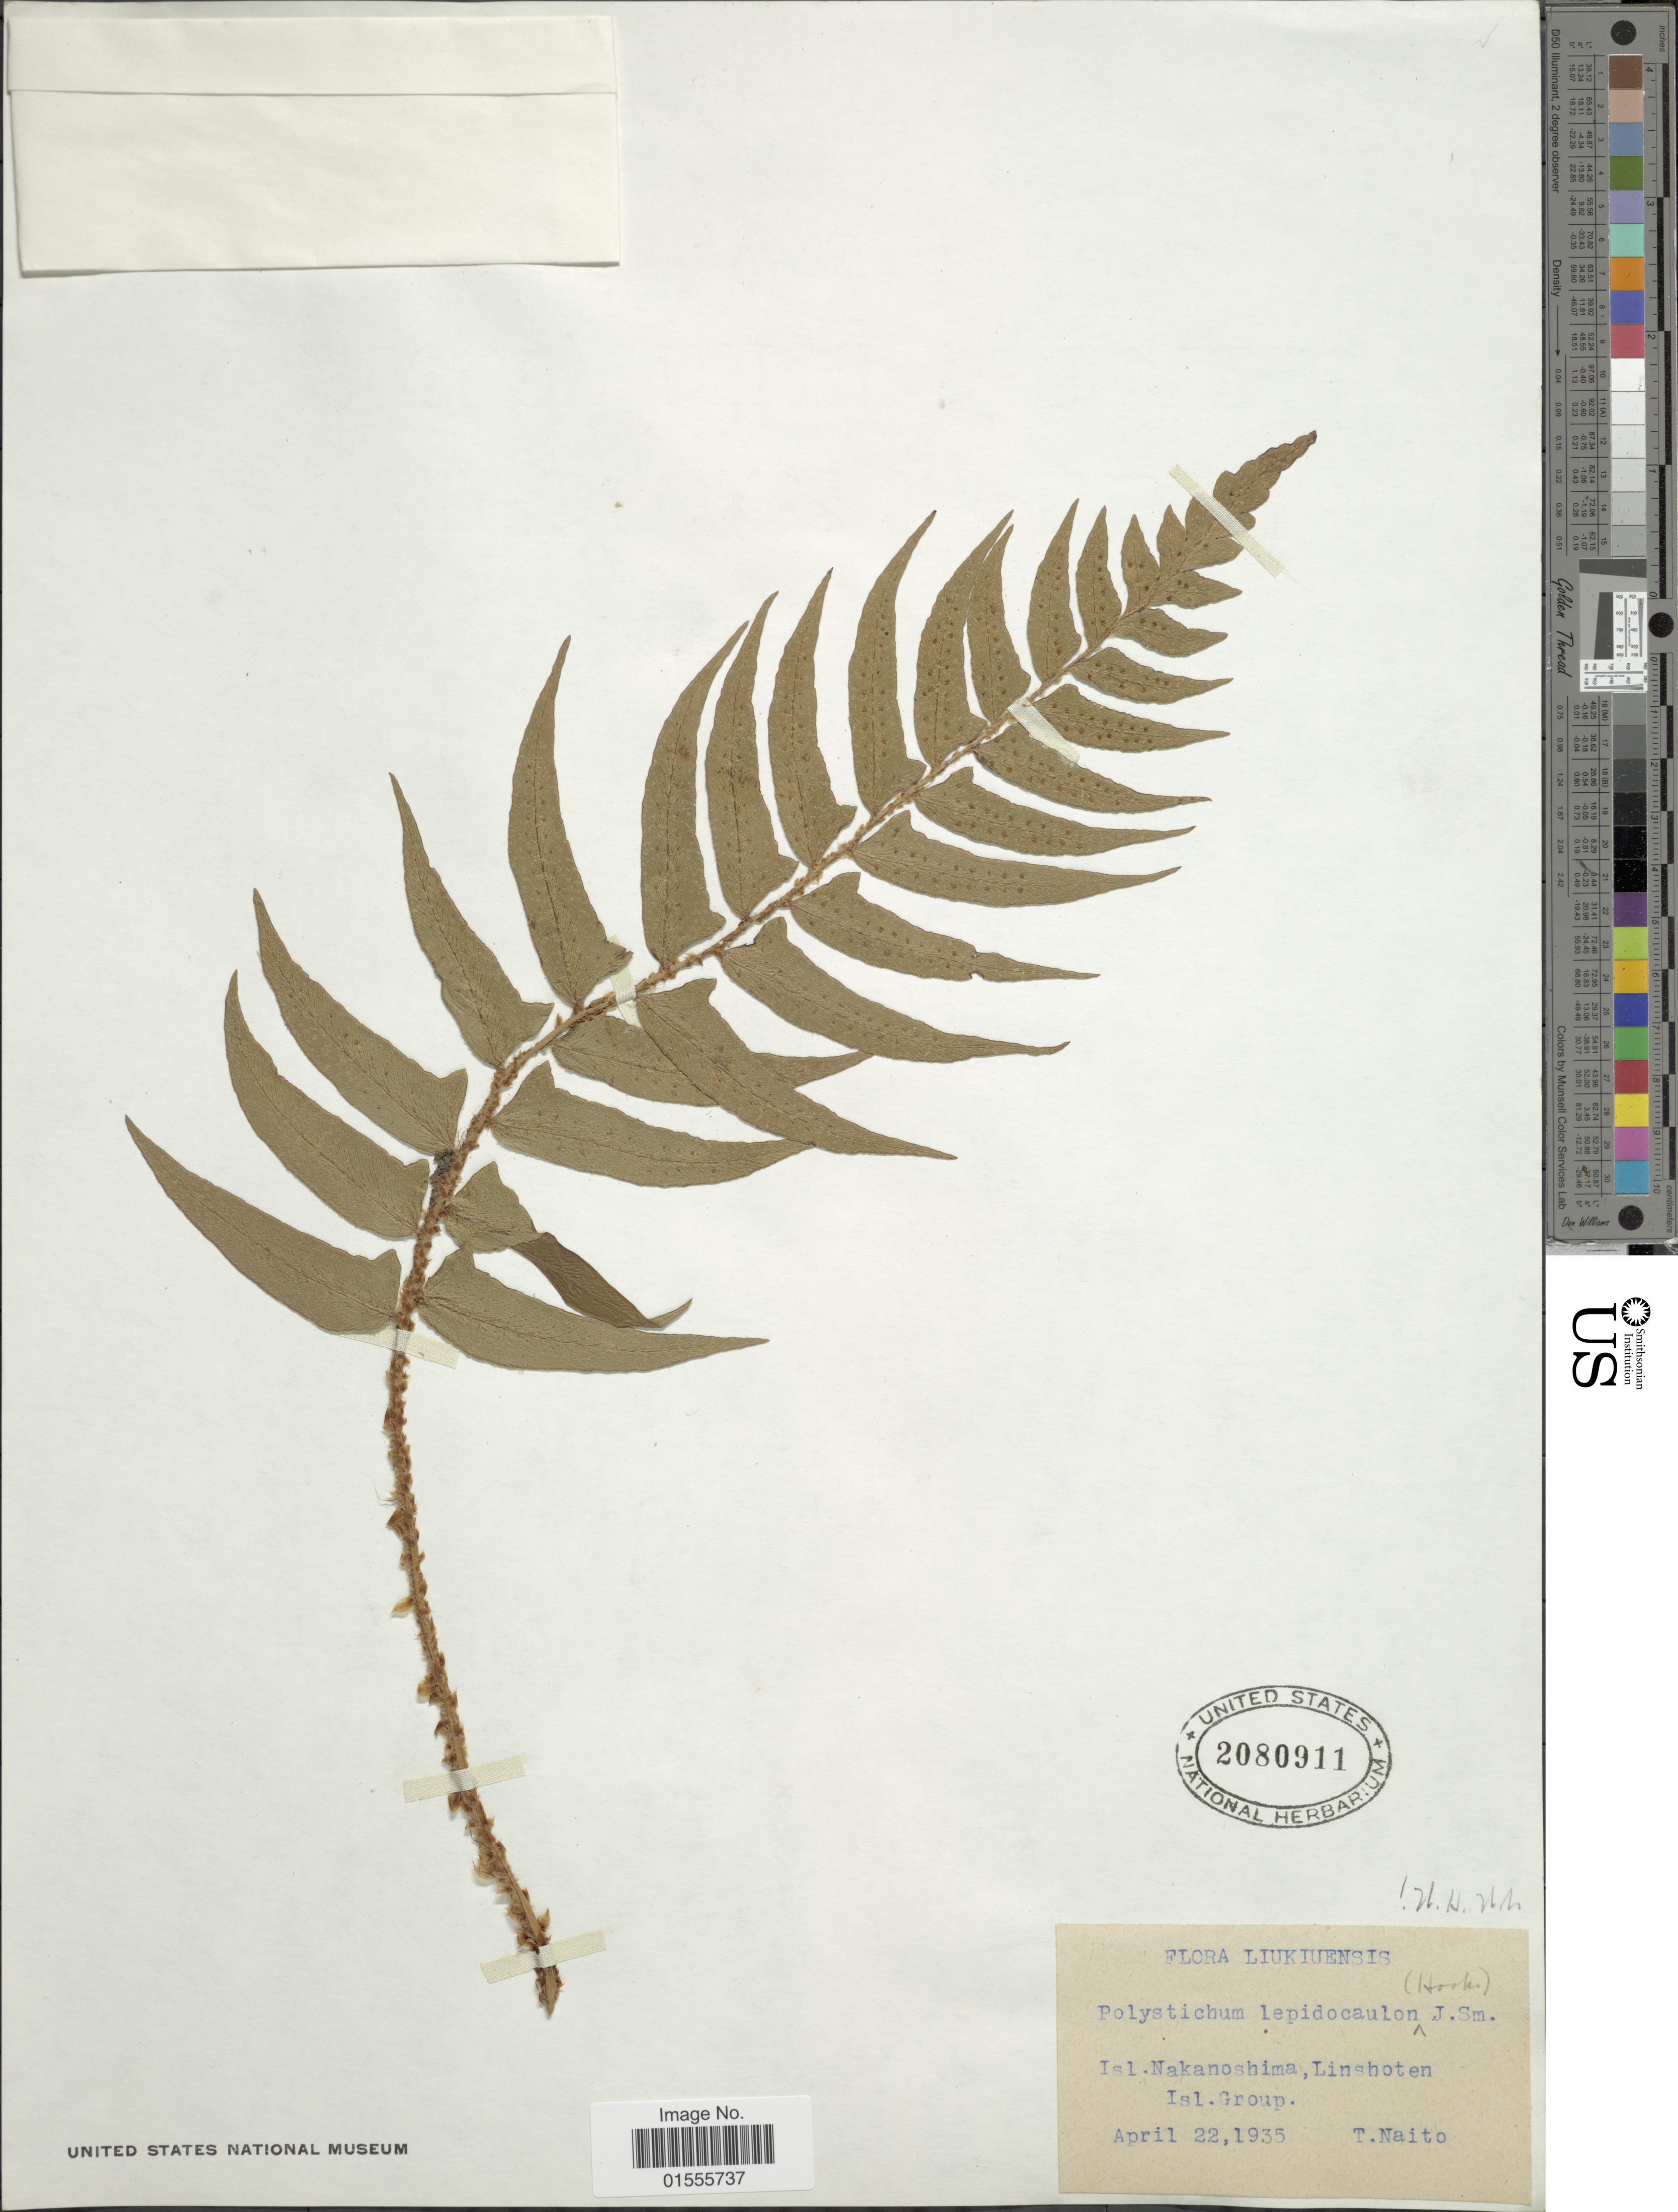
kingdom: Plantae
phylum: Tracheophyta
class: Polypodiopsida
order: Polypodiales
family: Dryopteridaceae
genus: Cyrtomidictyum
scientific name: Cyrtomidictyum lepidocaulon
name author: (Hook.) Ching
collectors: T. Naito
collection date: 1935-04-22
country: Japan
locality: Isl Nakanoshima, Linschoten Isl. Group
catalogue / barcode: US 2080911